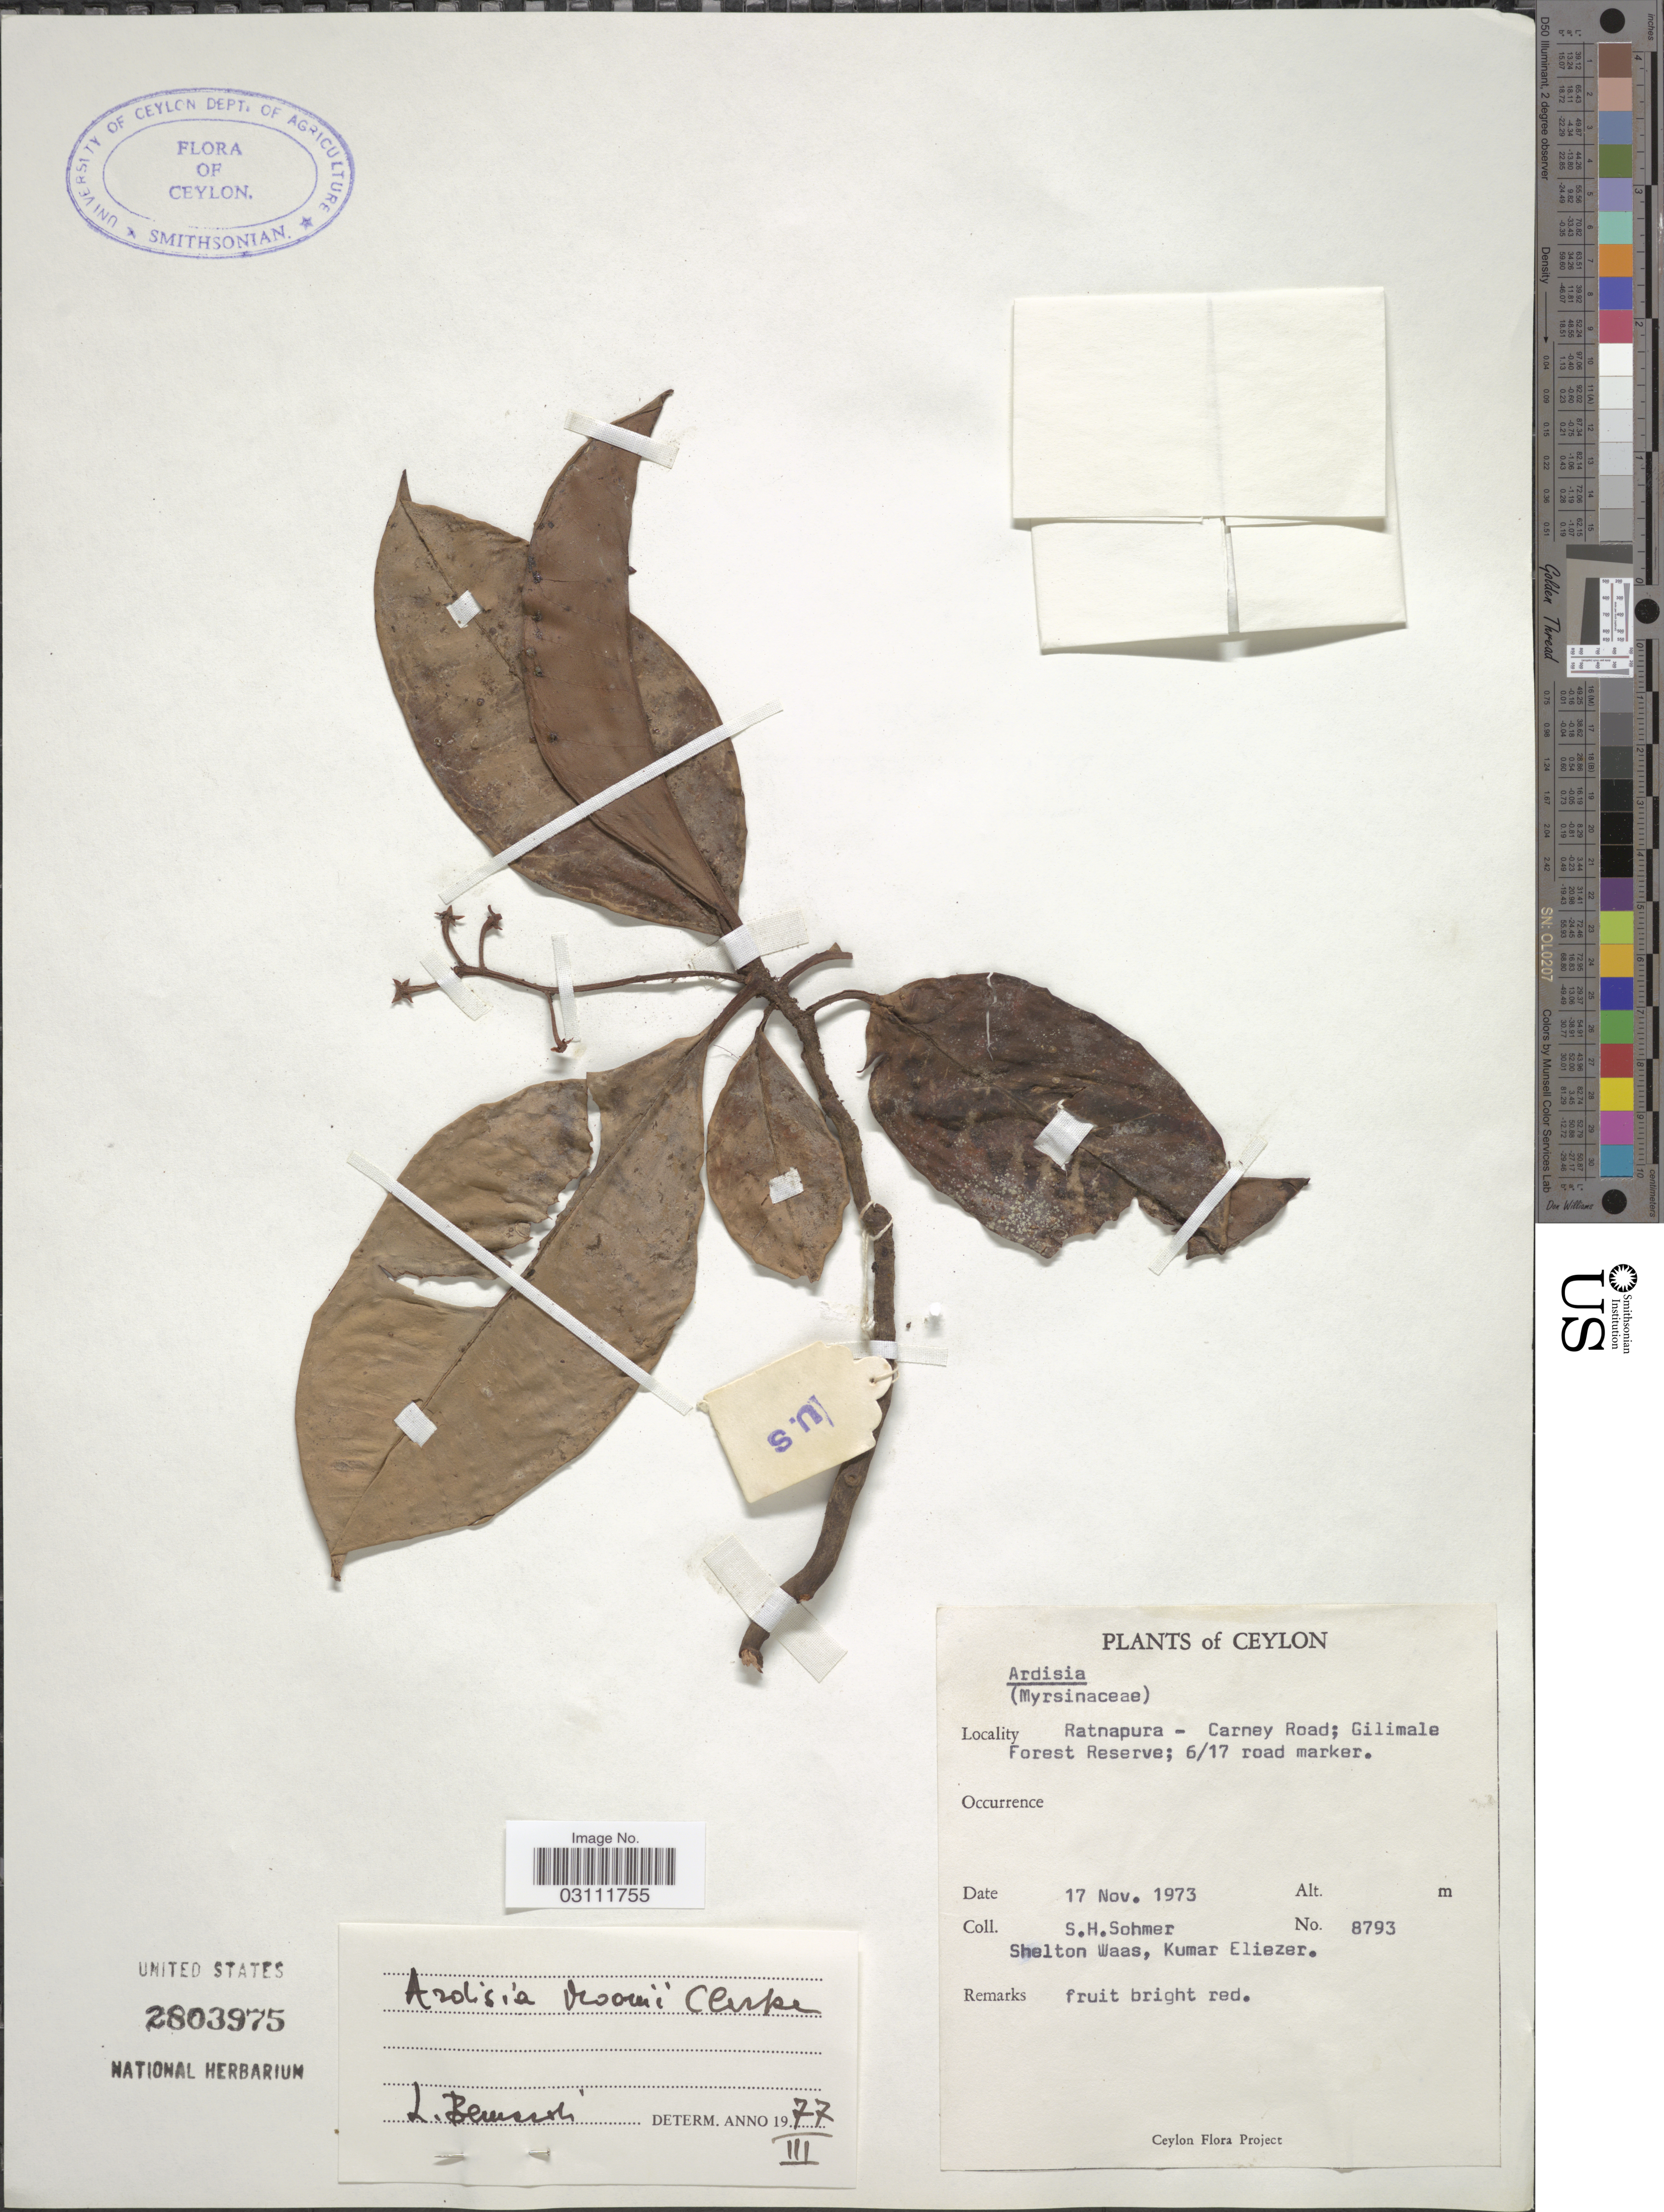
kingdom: Plantae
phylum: Tracheophyta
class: Magnoliopsida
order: Ericales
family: Primulaceae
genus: Ardisia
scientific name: Ardisia moonii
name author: C.B. Clarke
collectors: S. H. Sohmer, S. Waas & K. Eliezer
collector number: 8793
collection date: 1973-11-17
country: Sri Lanka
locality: Ceylon, Ratnapura - Carney Road; Gilimale Forest Reserve; 6/17 road marker.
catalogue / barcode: US 2803975